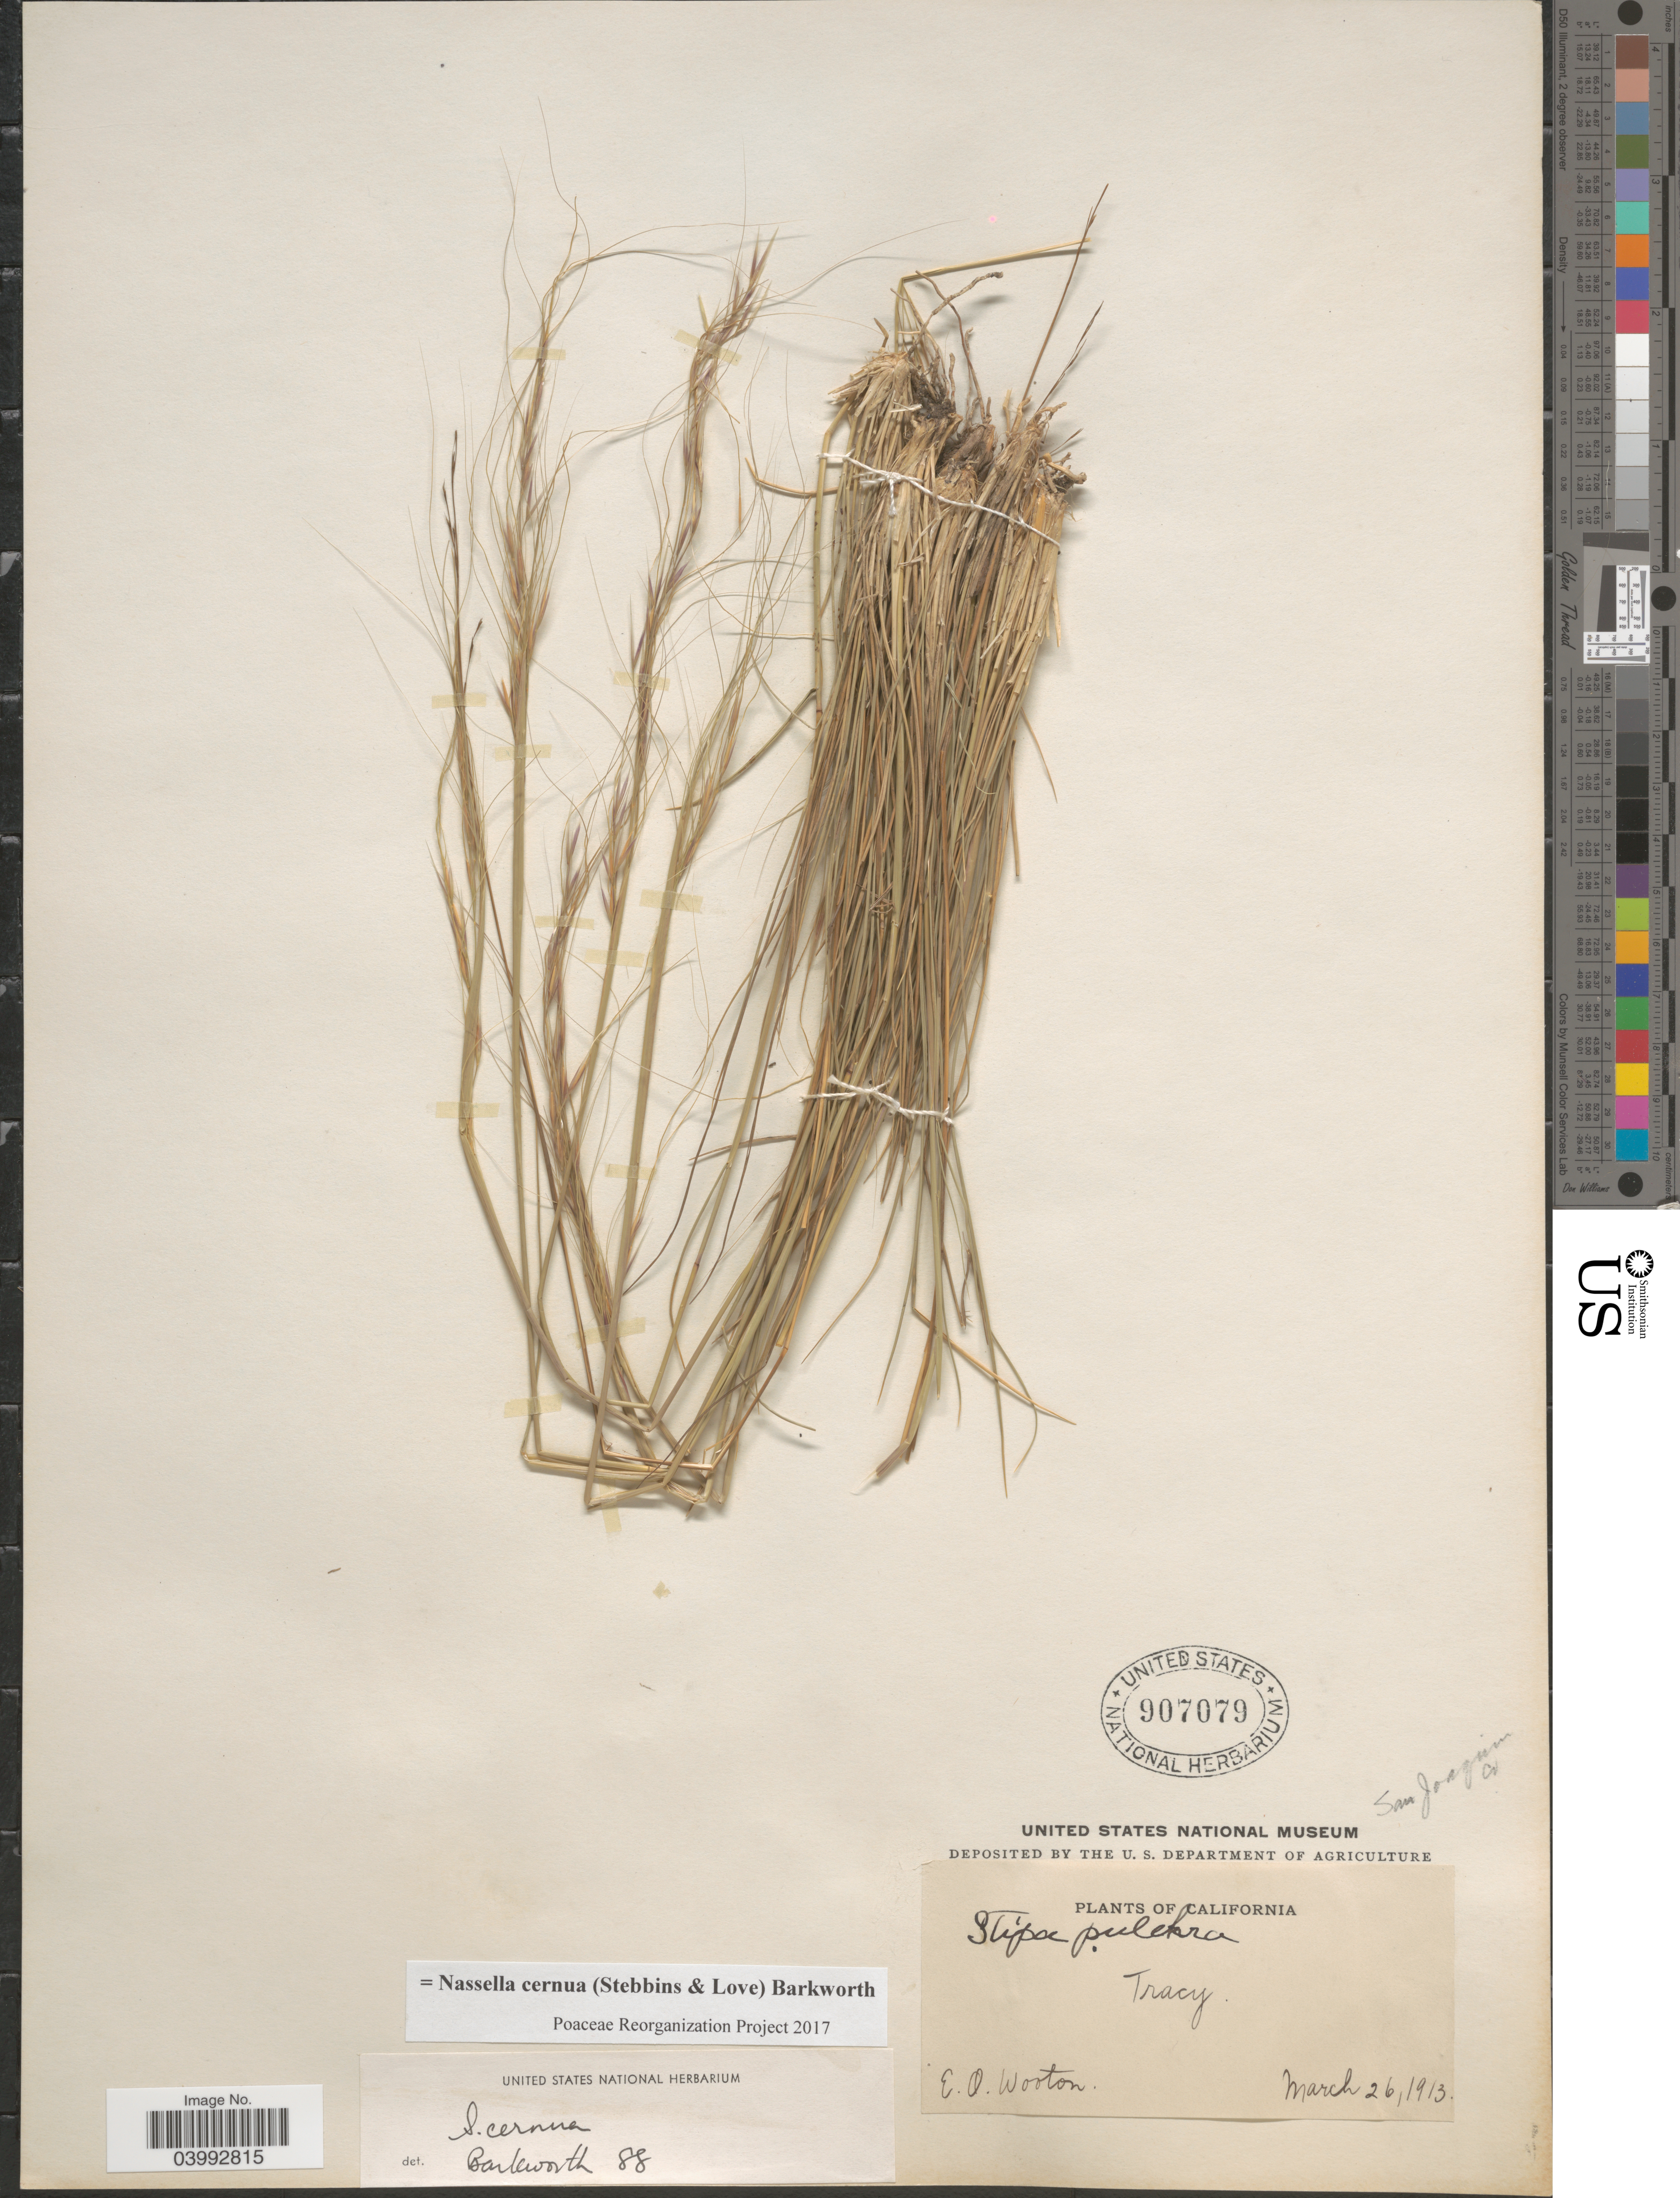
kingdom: Plantae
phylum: Tracheophyta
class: Liliopsida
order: Poales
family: Poaceae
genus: Nassella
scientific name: Nassella cernua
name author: (Stebbins & Love) Barkworth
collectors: E. O. Wooton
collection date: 1913-03-26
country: United States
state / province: California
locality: Tracy. San Joaquim Cr.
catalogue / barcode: US 907079